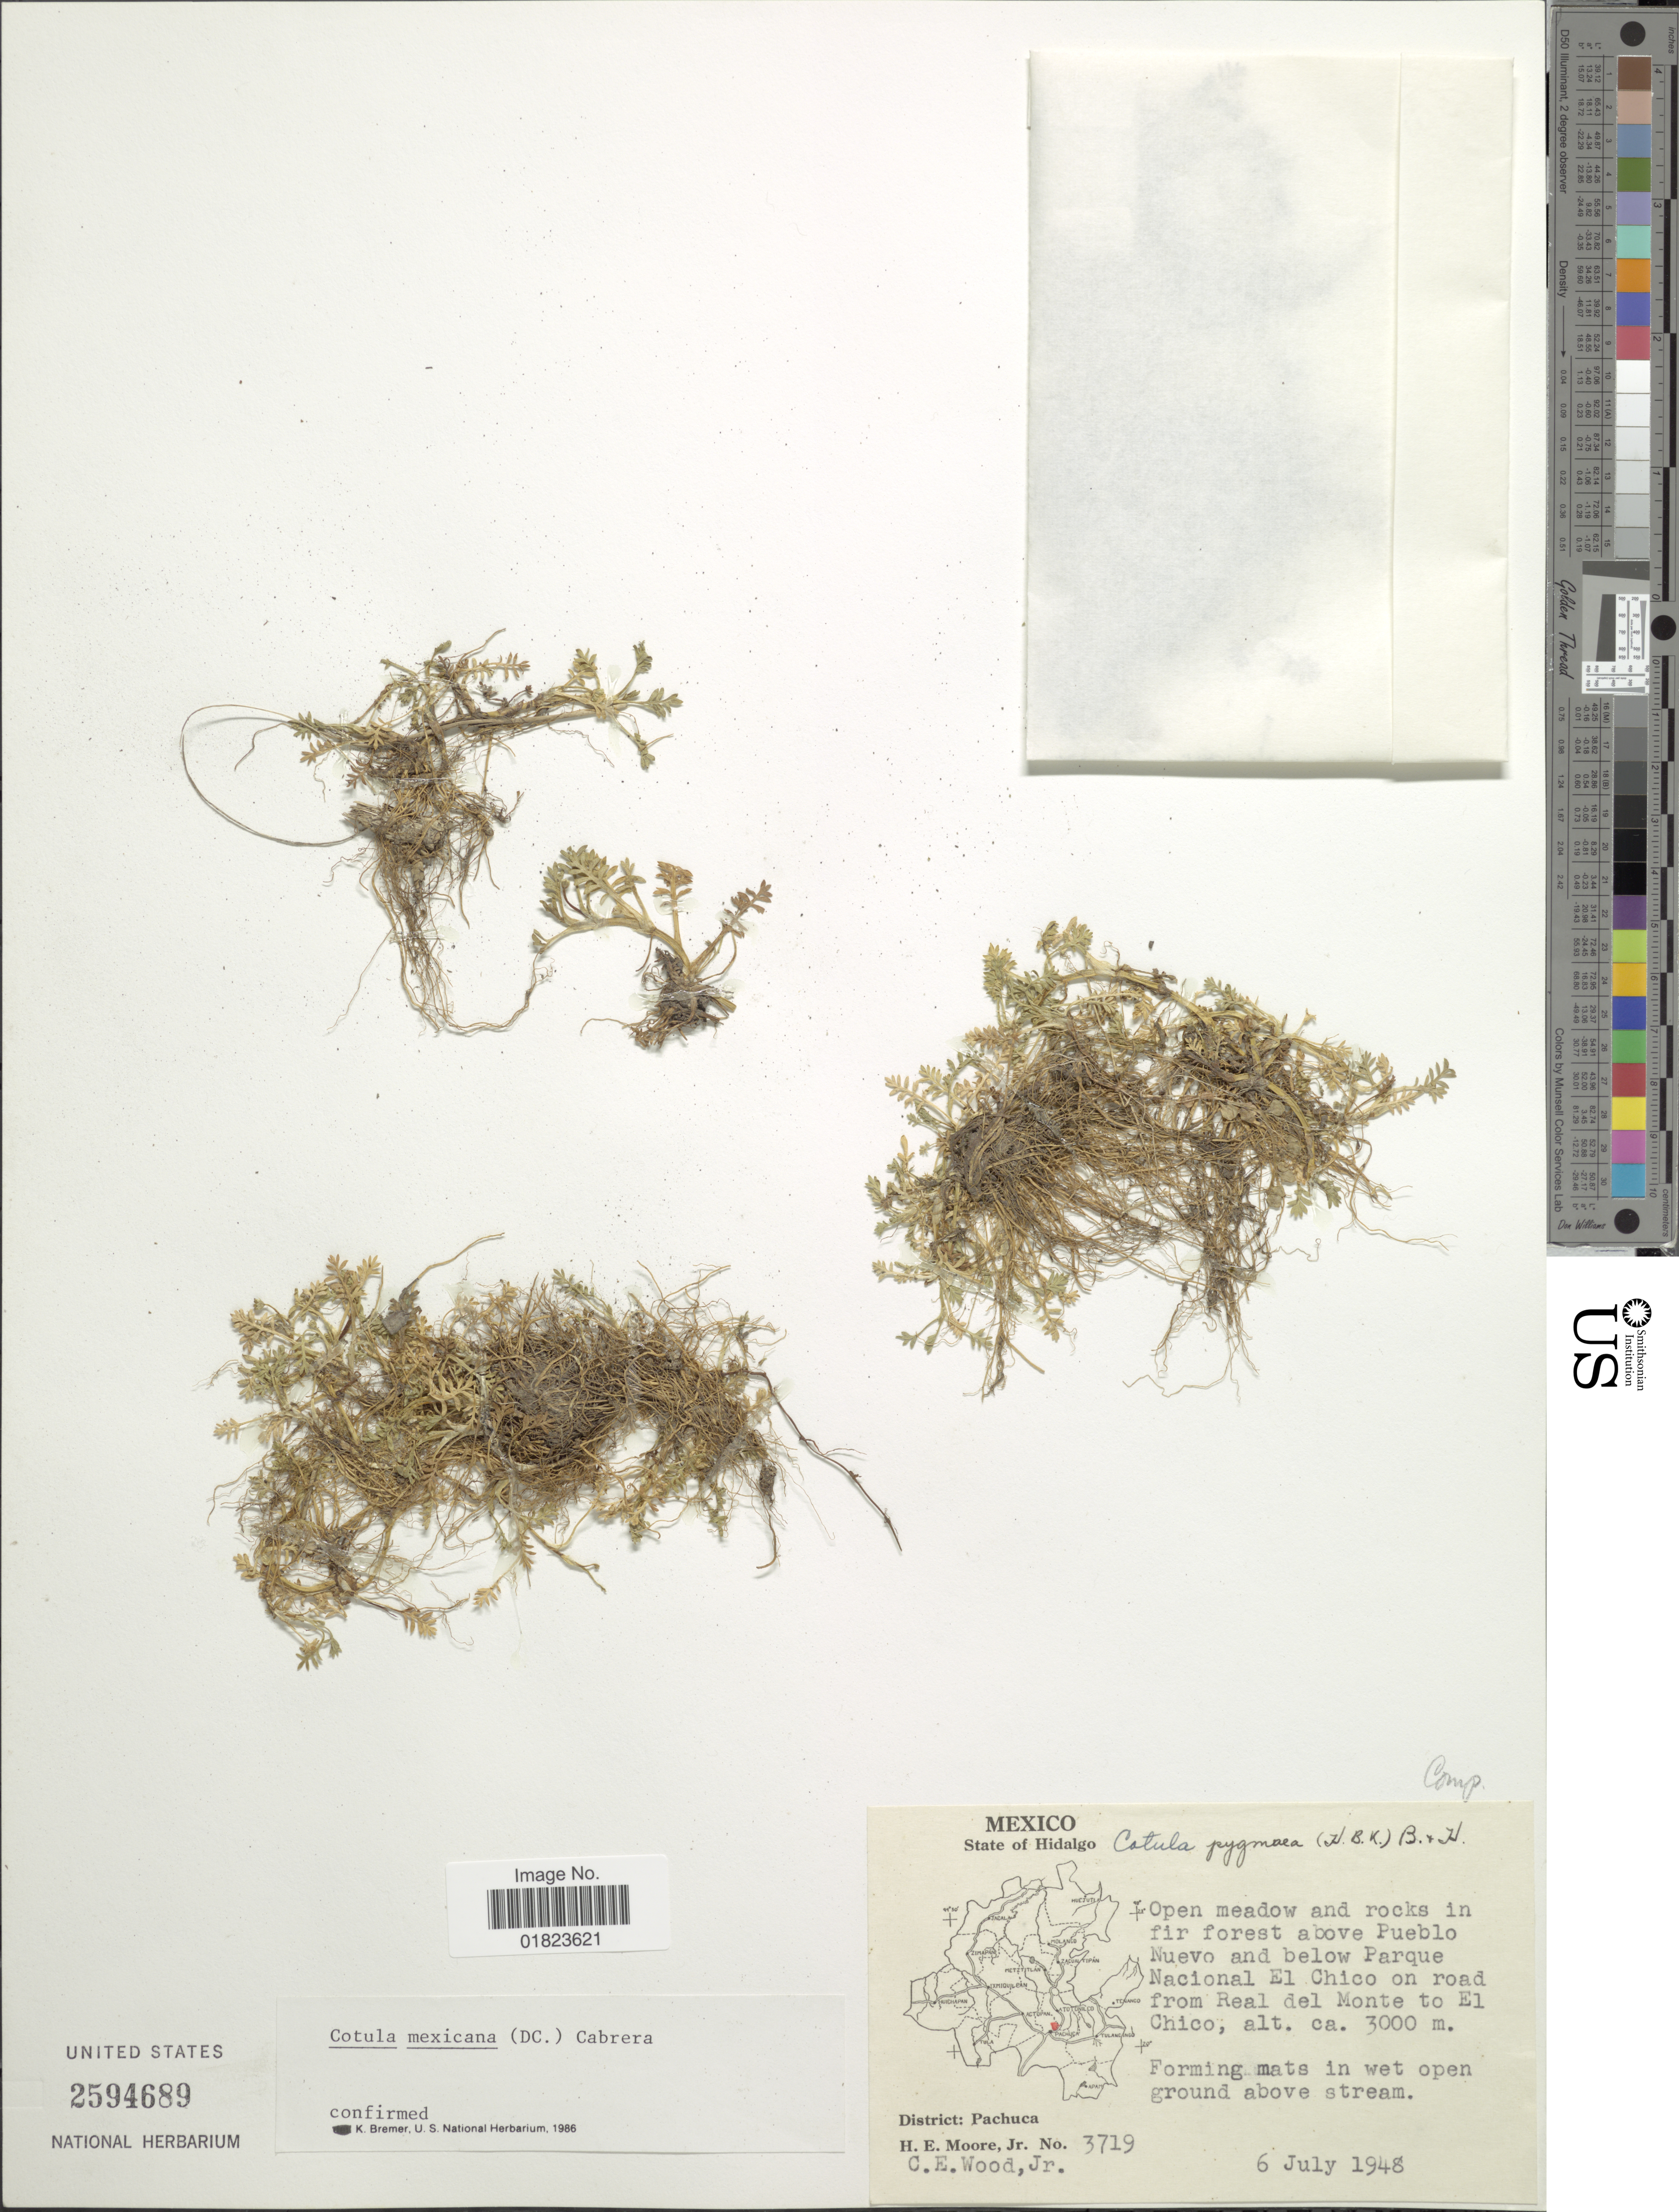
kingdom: Plantae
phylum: Tracheophyta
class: Magnoliopsida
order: Asterales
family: Asteraceae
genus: Cotula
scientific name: Cotula mexicana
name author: (DC.) Cabrera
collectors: H. Moore & C. Wood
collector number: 3719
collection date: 1948-07-06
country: Mexico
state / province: Hidalgo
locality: State of Hidalgo. Above Pueblo Nuevo and below Parque Nacional El Chico on road from Real del Monte to El Chico.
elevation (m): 3000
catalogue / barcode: US 2594689